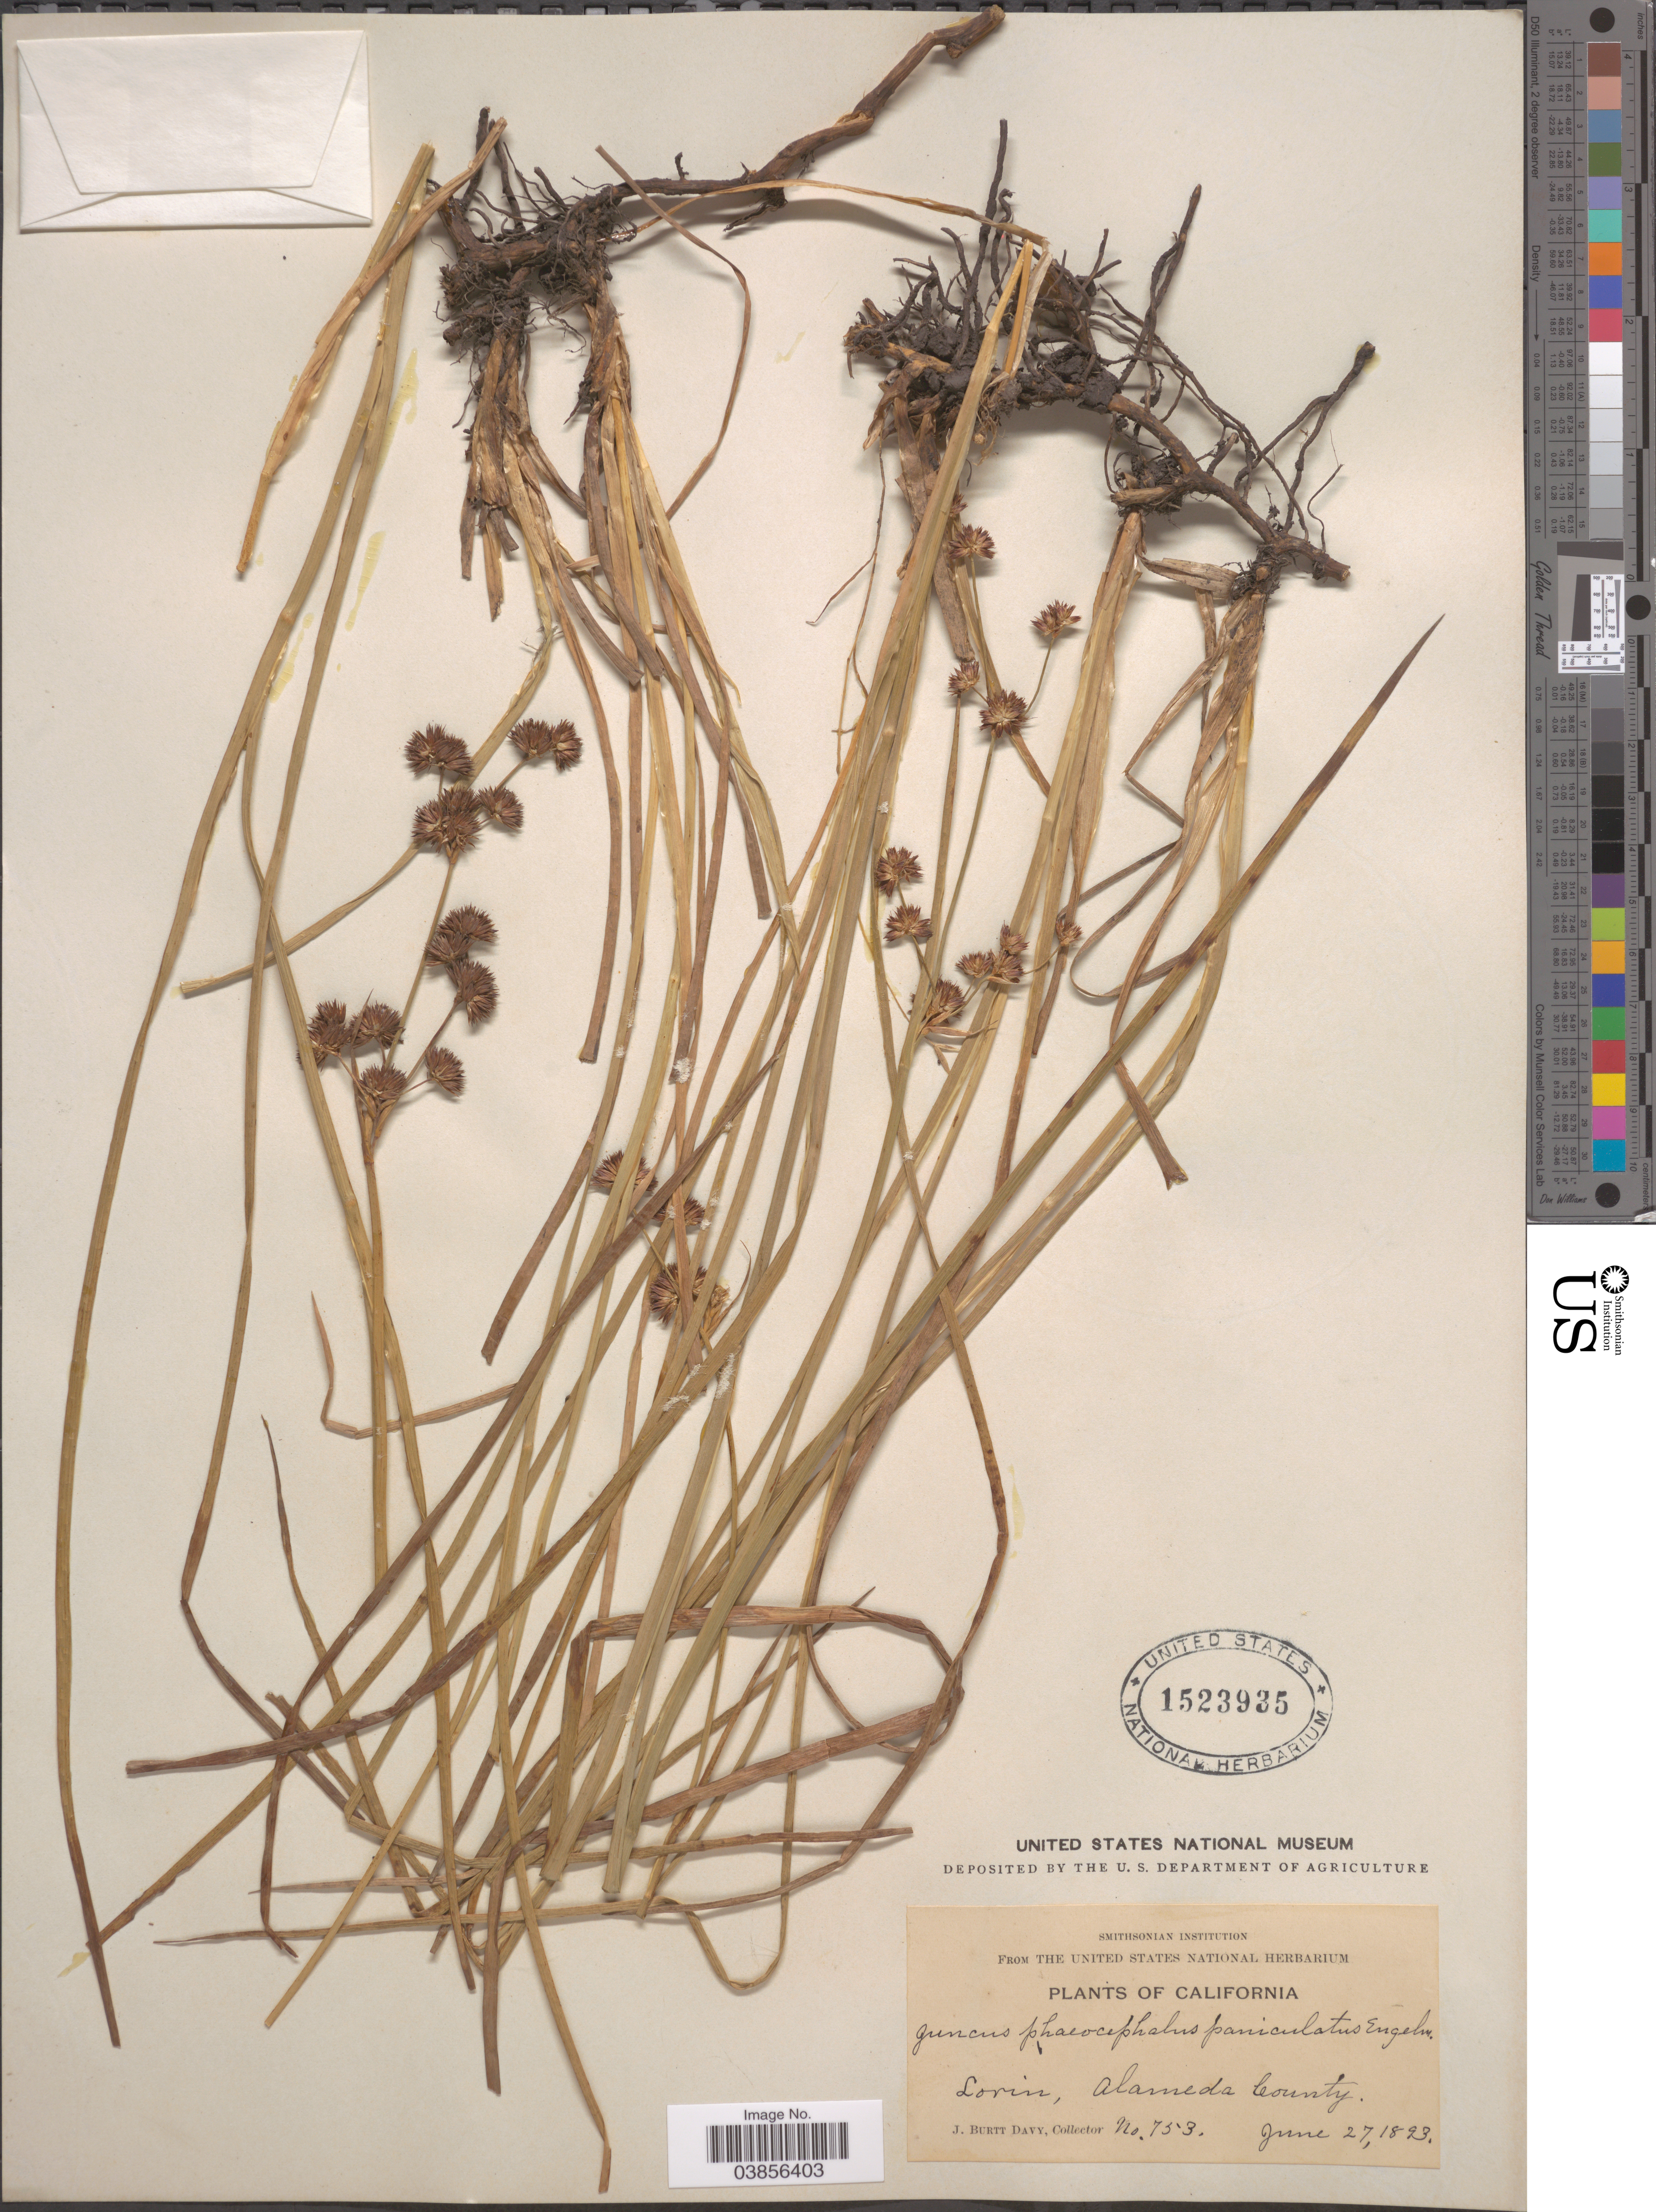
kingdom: Plantae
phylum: Tracheophyta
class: Liliopsida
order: Poales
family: Juncaceae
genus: Juncus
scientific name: Juncus phaeocephalus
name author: Engelm.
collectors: J. Burtt Davy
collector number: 753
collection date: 1823-06-27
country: United States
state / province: California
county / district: Alameda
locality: Lorin, Alameda County.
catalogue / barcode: US 1523935